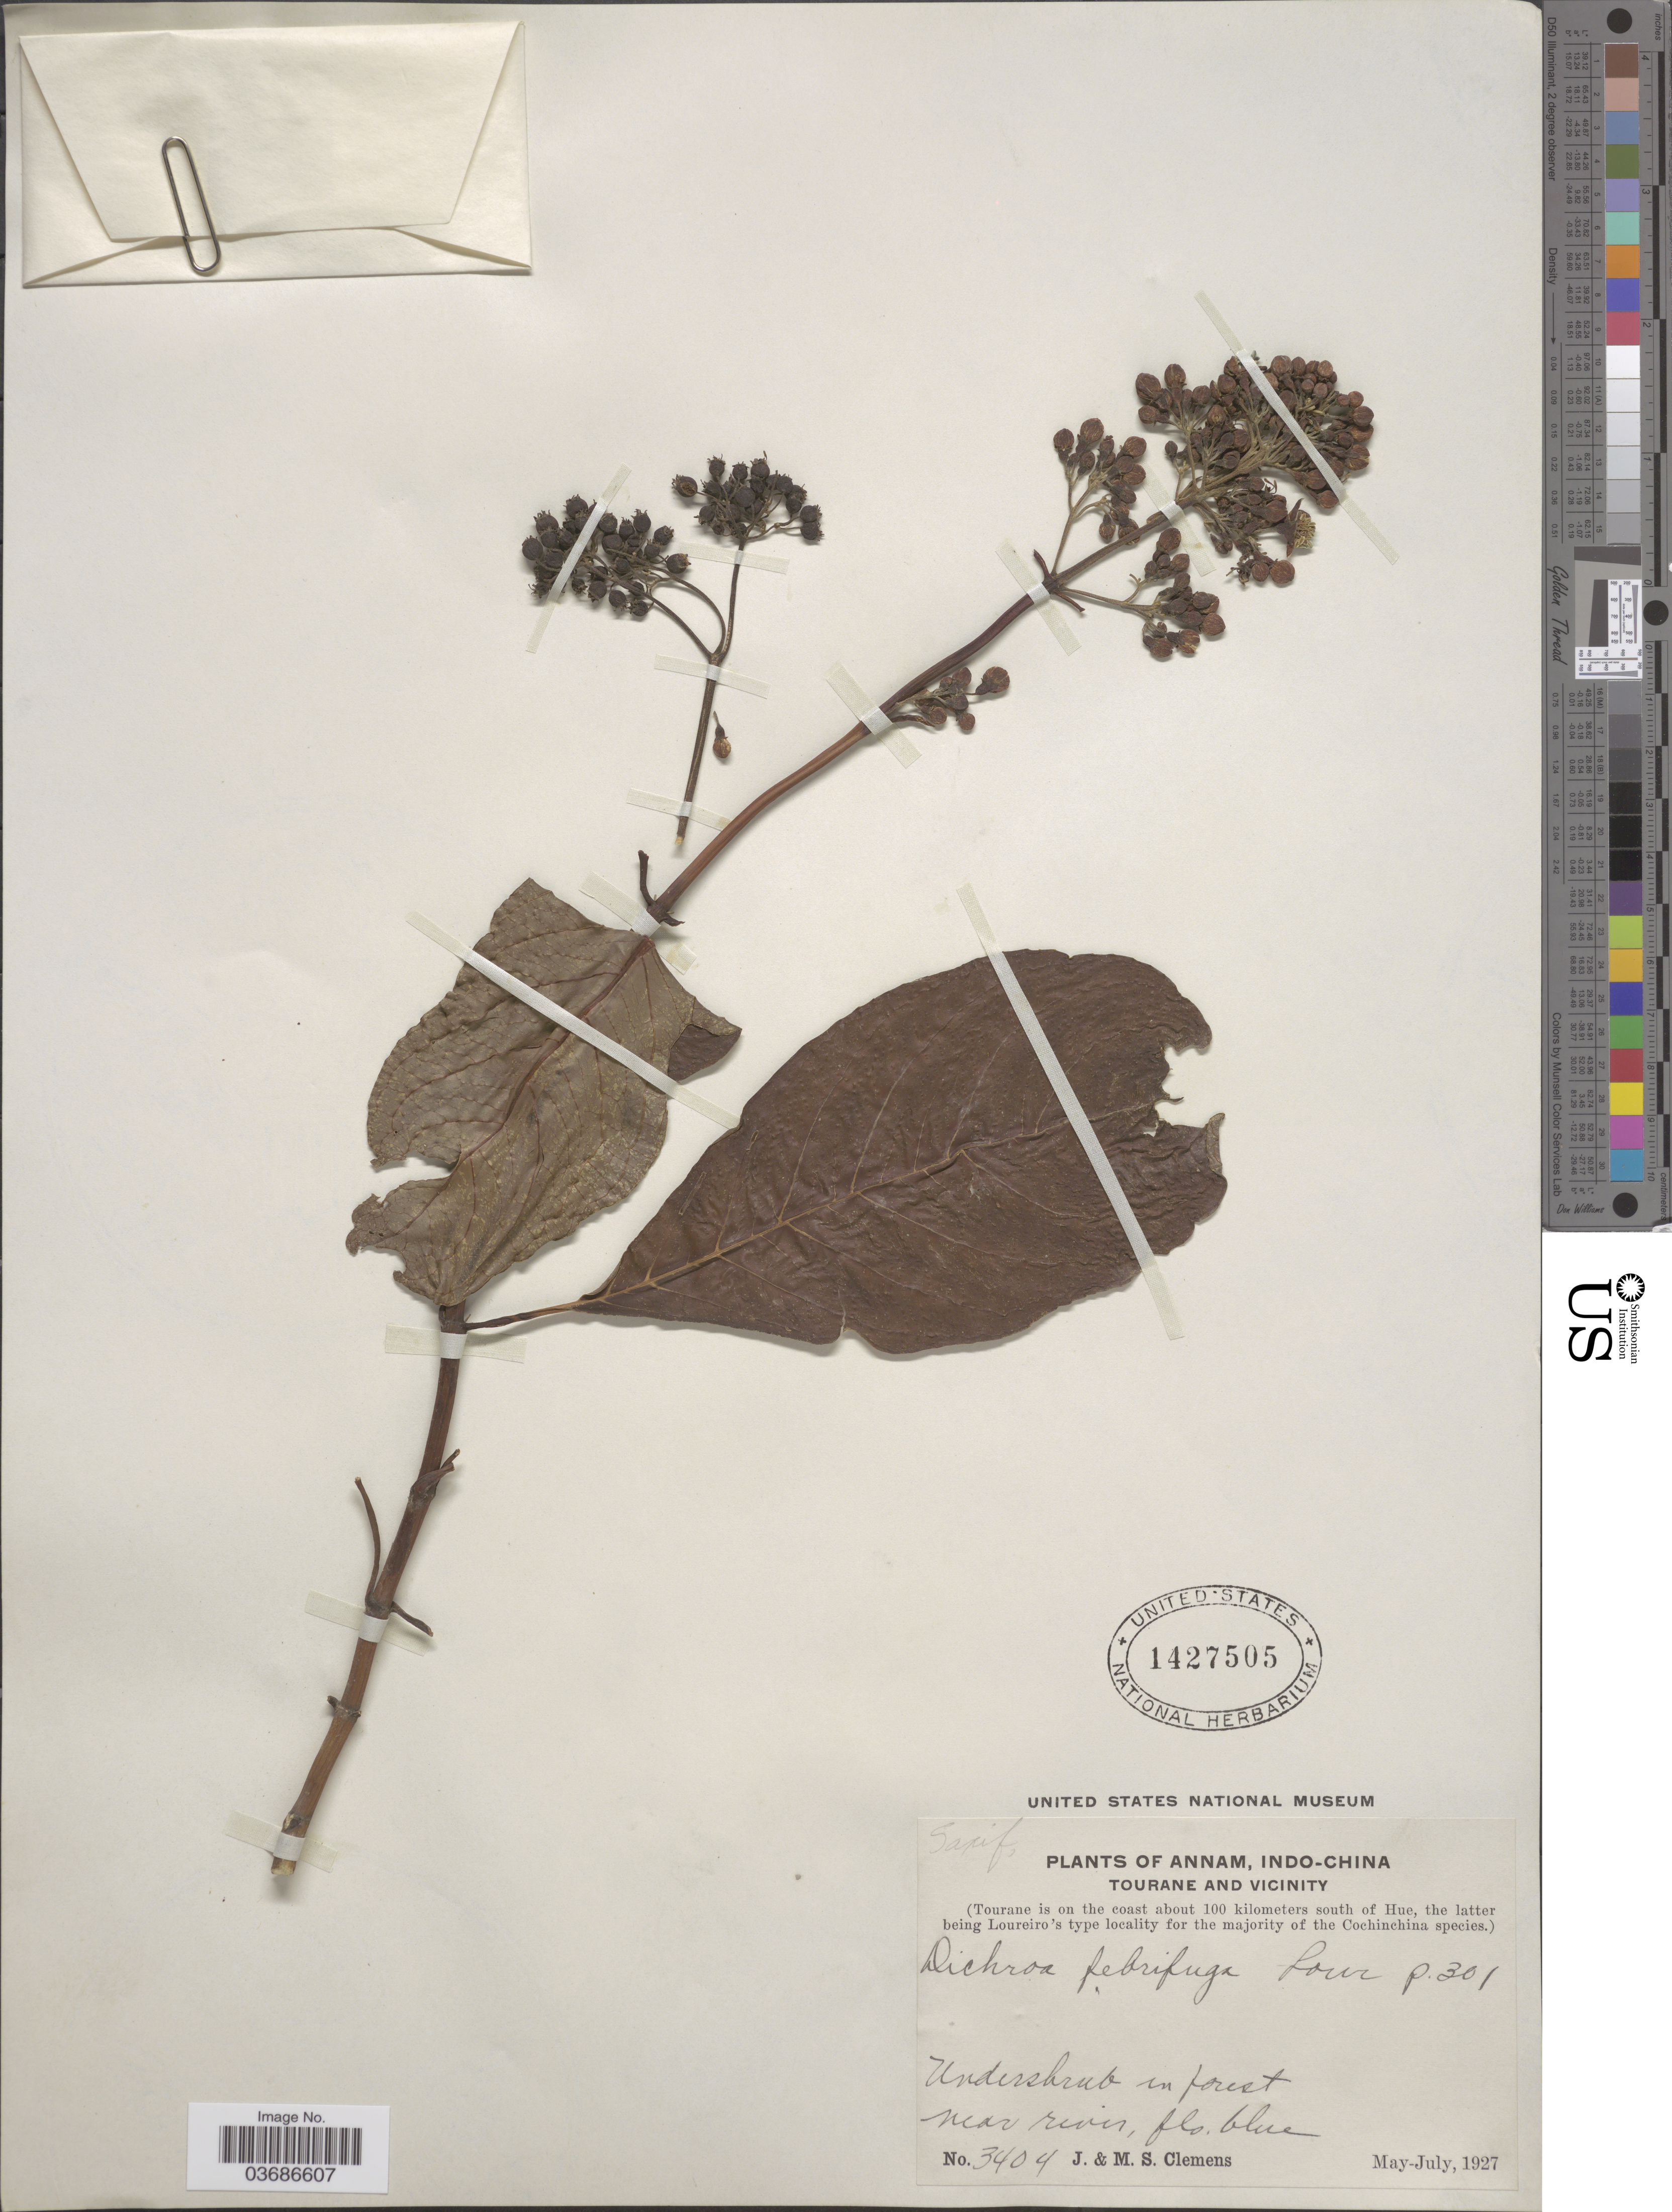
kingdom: Plantae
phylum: Tracheophyta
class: Magnoliopsida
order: Cornales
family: Hydrangeaceae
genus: Hydrangea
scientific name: Hydrangea febrifuga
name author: (Lour.) Y. De Smet & C. Granados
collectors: J. Clemens & M. S. Clemens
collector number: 3404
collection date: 1927-05/1927-07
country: Vietnam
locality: Annam, Indo-China. Tourane and vicinity. (Tourane is on the coast about 100 kilometers south of Hue).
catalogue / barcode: US 1427505